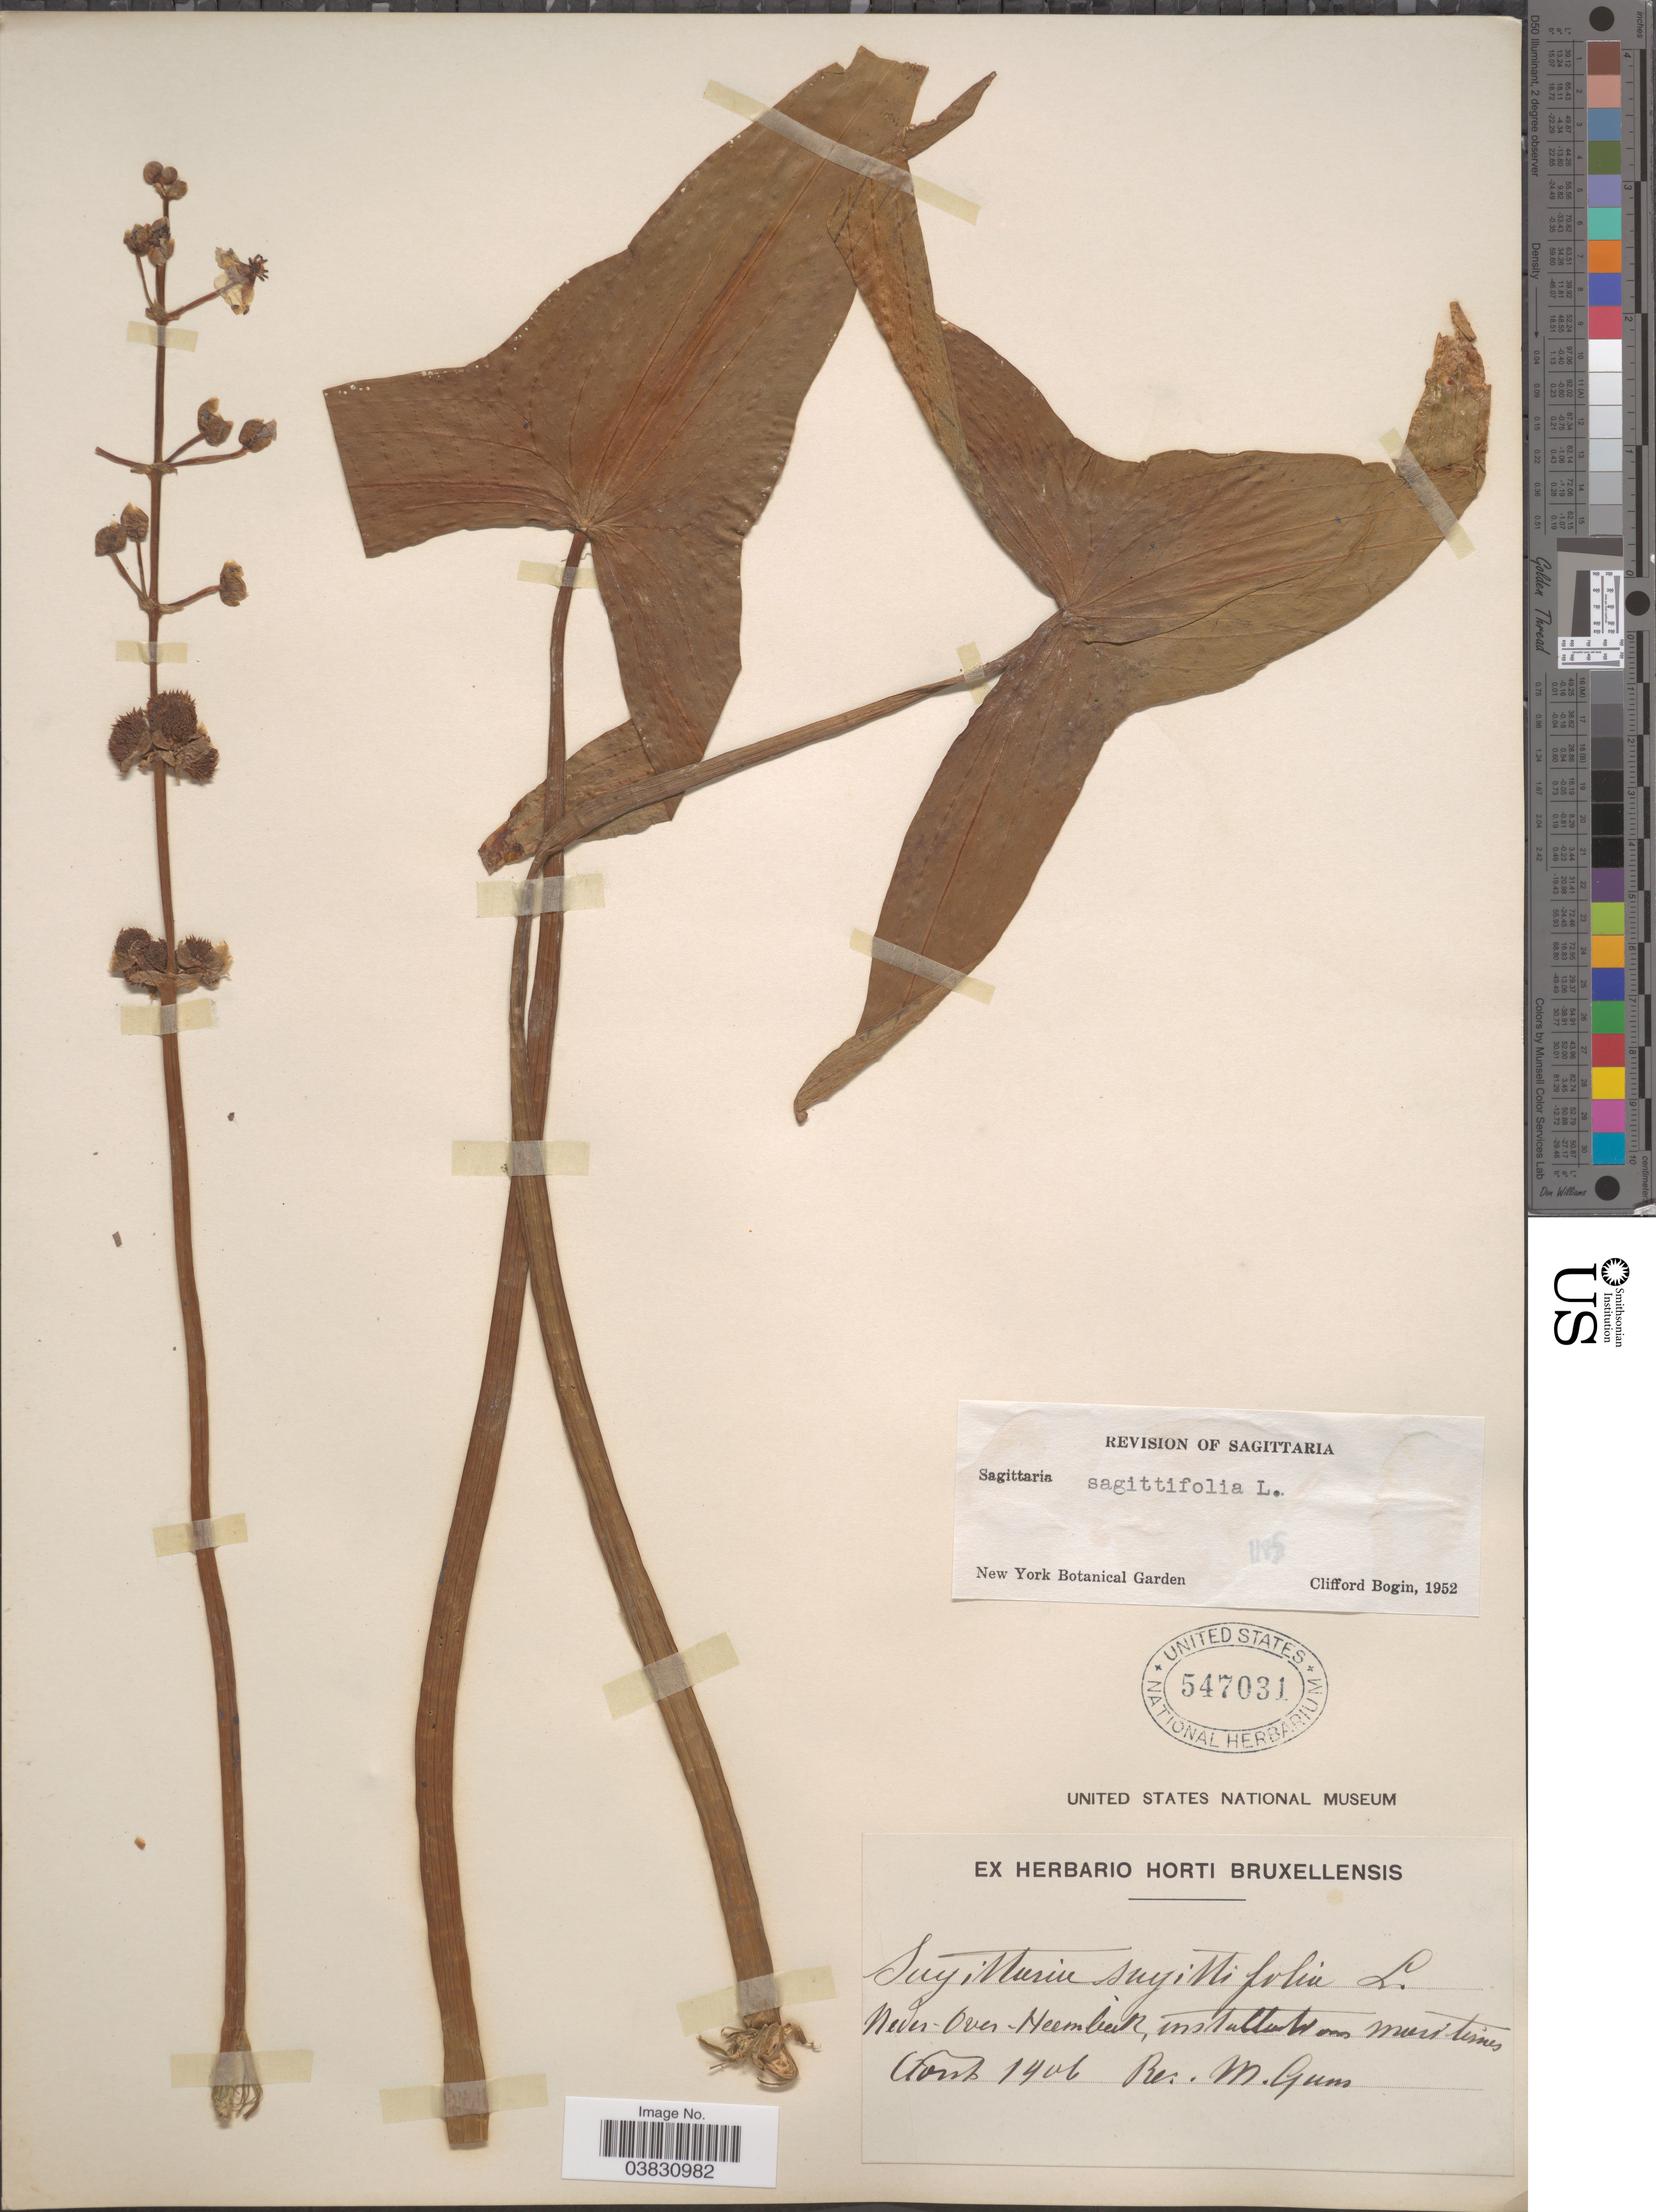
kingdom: Plantae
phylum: Tracheophyta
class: Liliopsida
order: Alismatales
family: Alismataceae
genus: Sagittaria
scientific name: Sagittaria sagittifolia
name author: L.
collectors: M. Guns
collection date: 1906-08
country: Belgium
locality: Neder-Over-Heembeek, installation maritime.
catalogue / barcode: US 547031